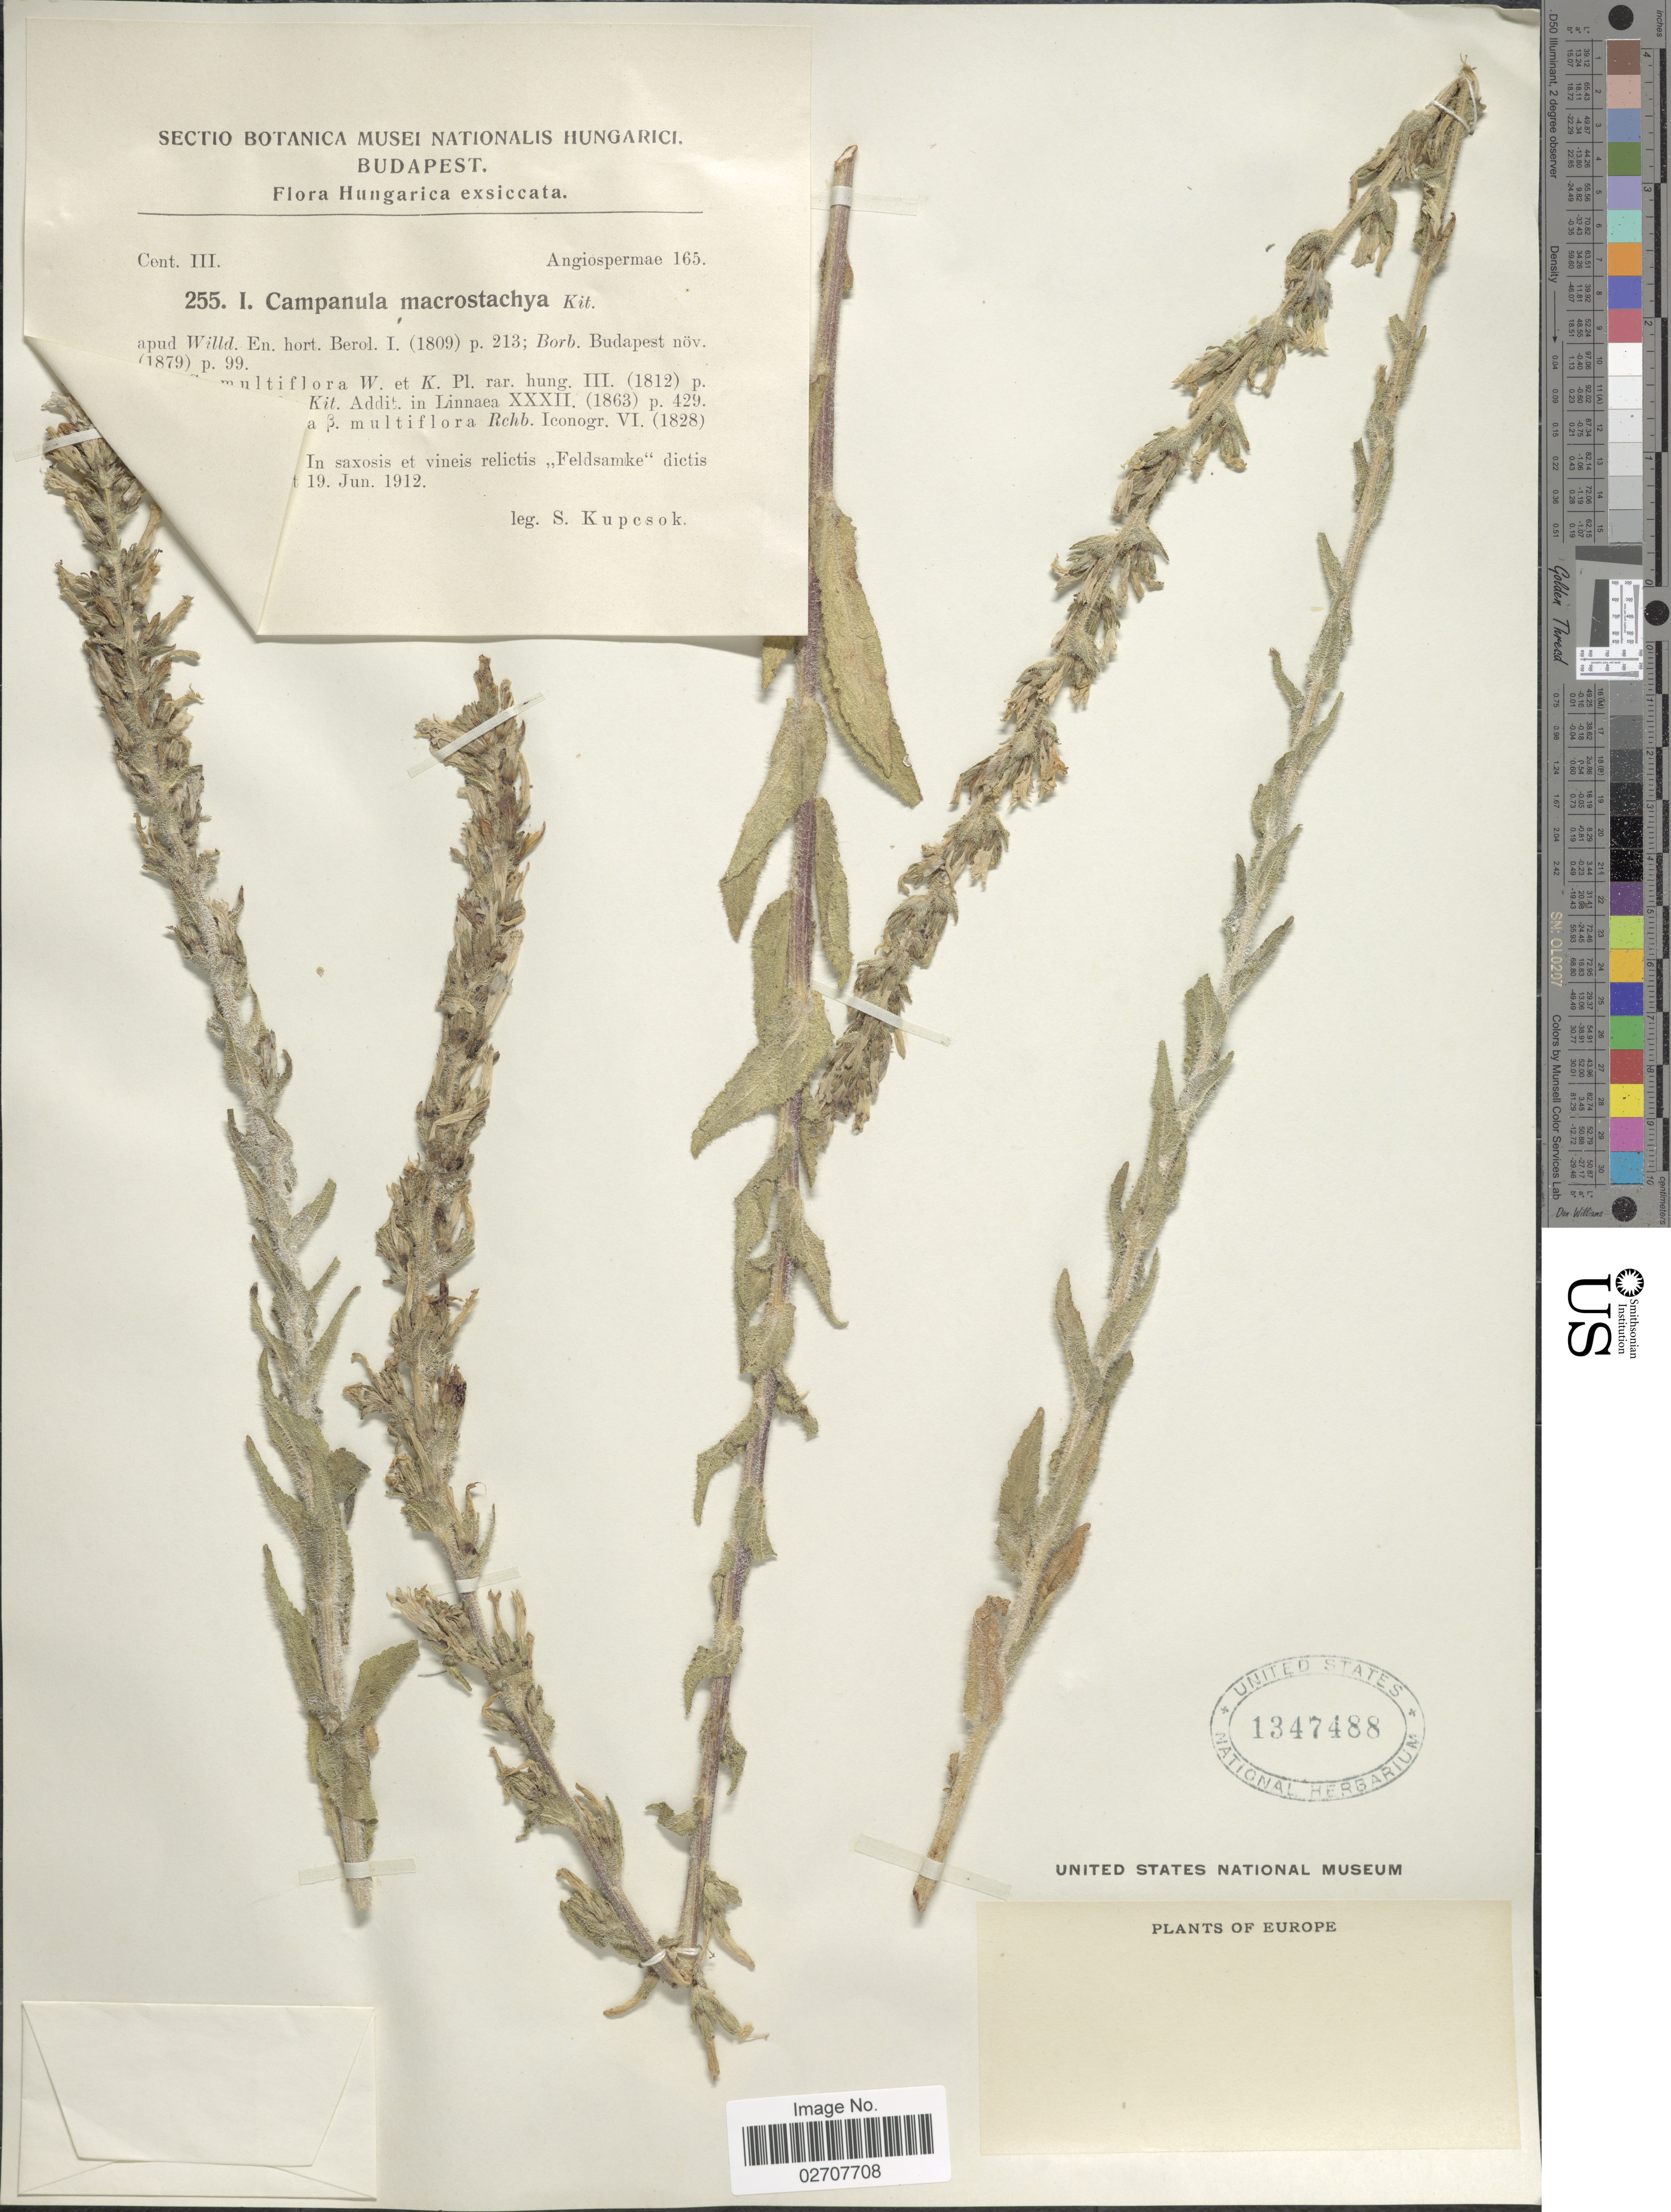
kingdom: Plantae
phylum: Tracheophyta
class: Magnoliopsida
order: Asterales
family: Campanulaceae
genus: Campanula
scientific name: Campanula macrostachya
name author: Waldst. & Kit. ex Willd.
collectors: S. Kupcsok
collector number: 255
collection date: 1912-06-19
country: Hungary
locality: Hungarica. In saxosis et vineis relictis "Feldsamke" dictis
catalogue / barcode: US 1347488